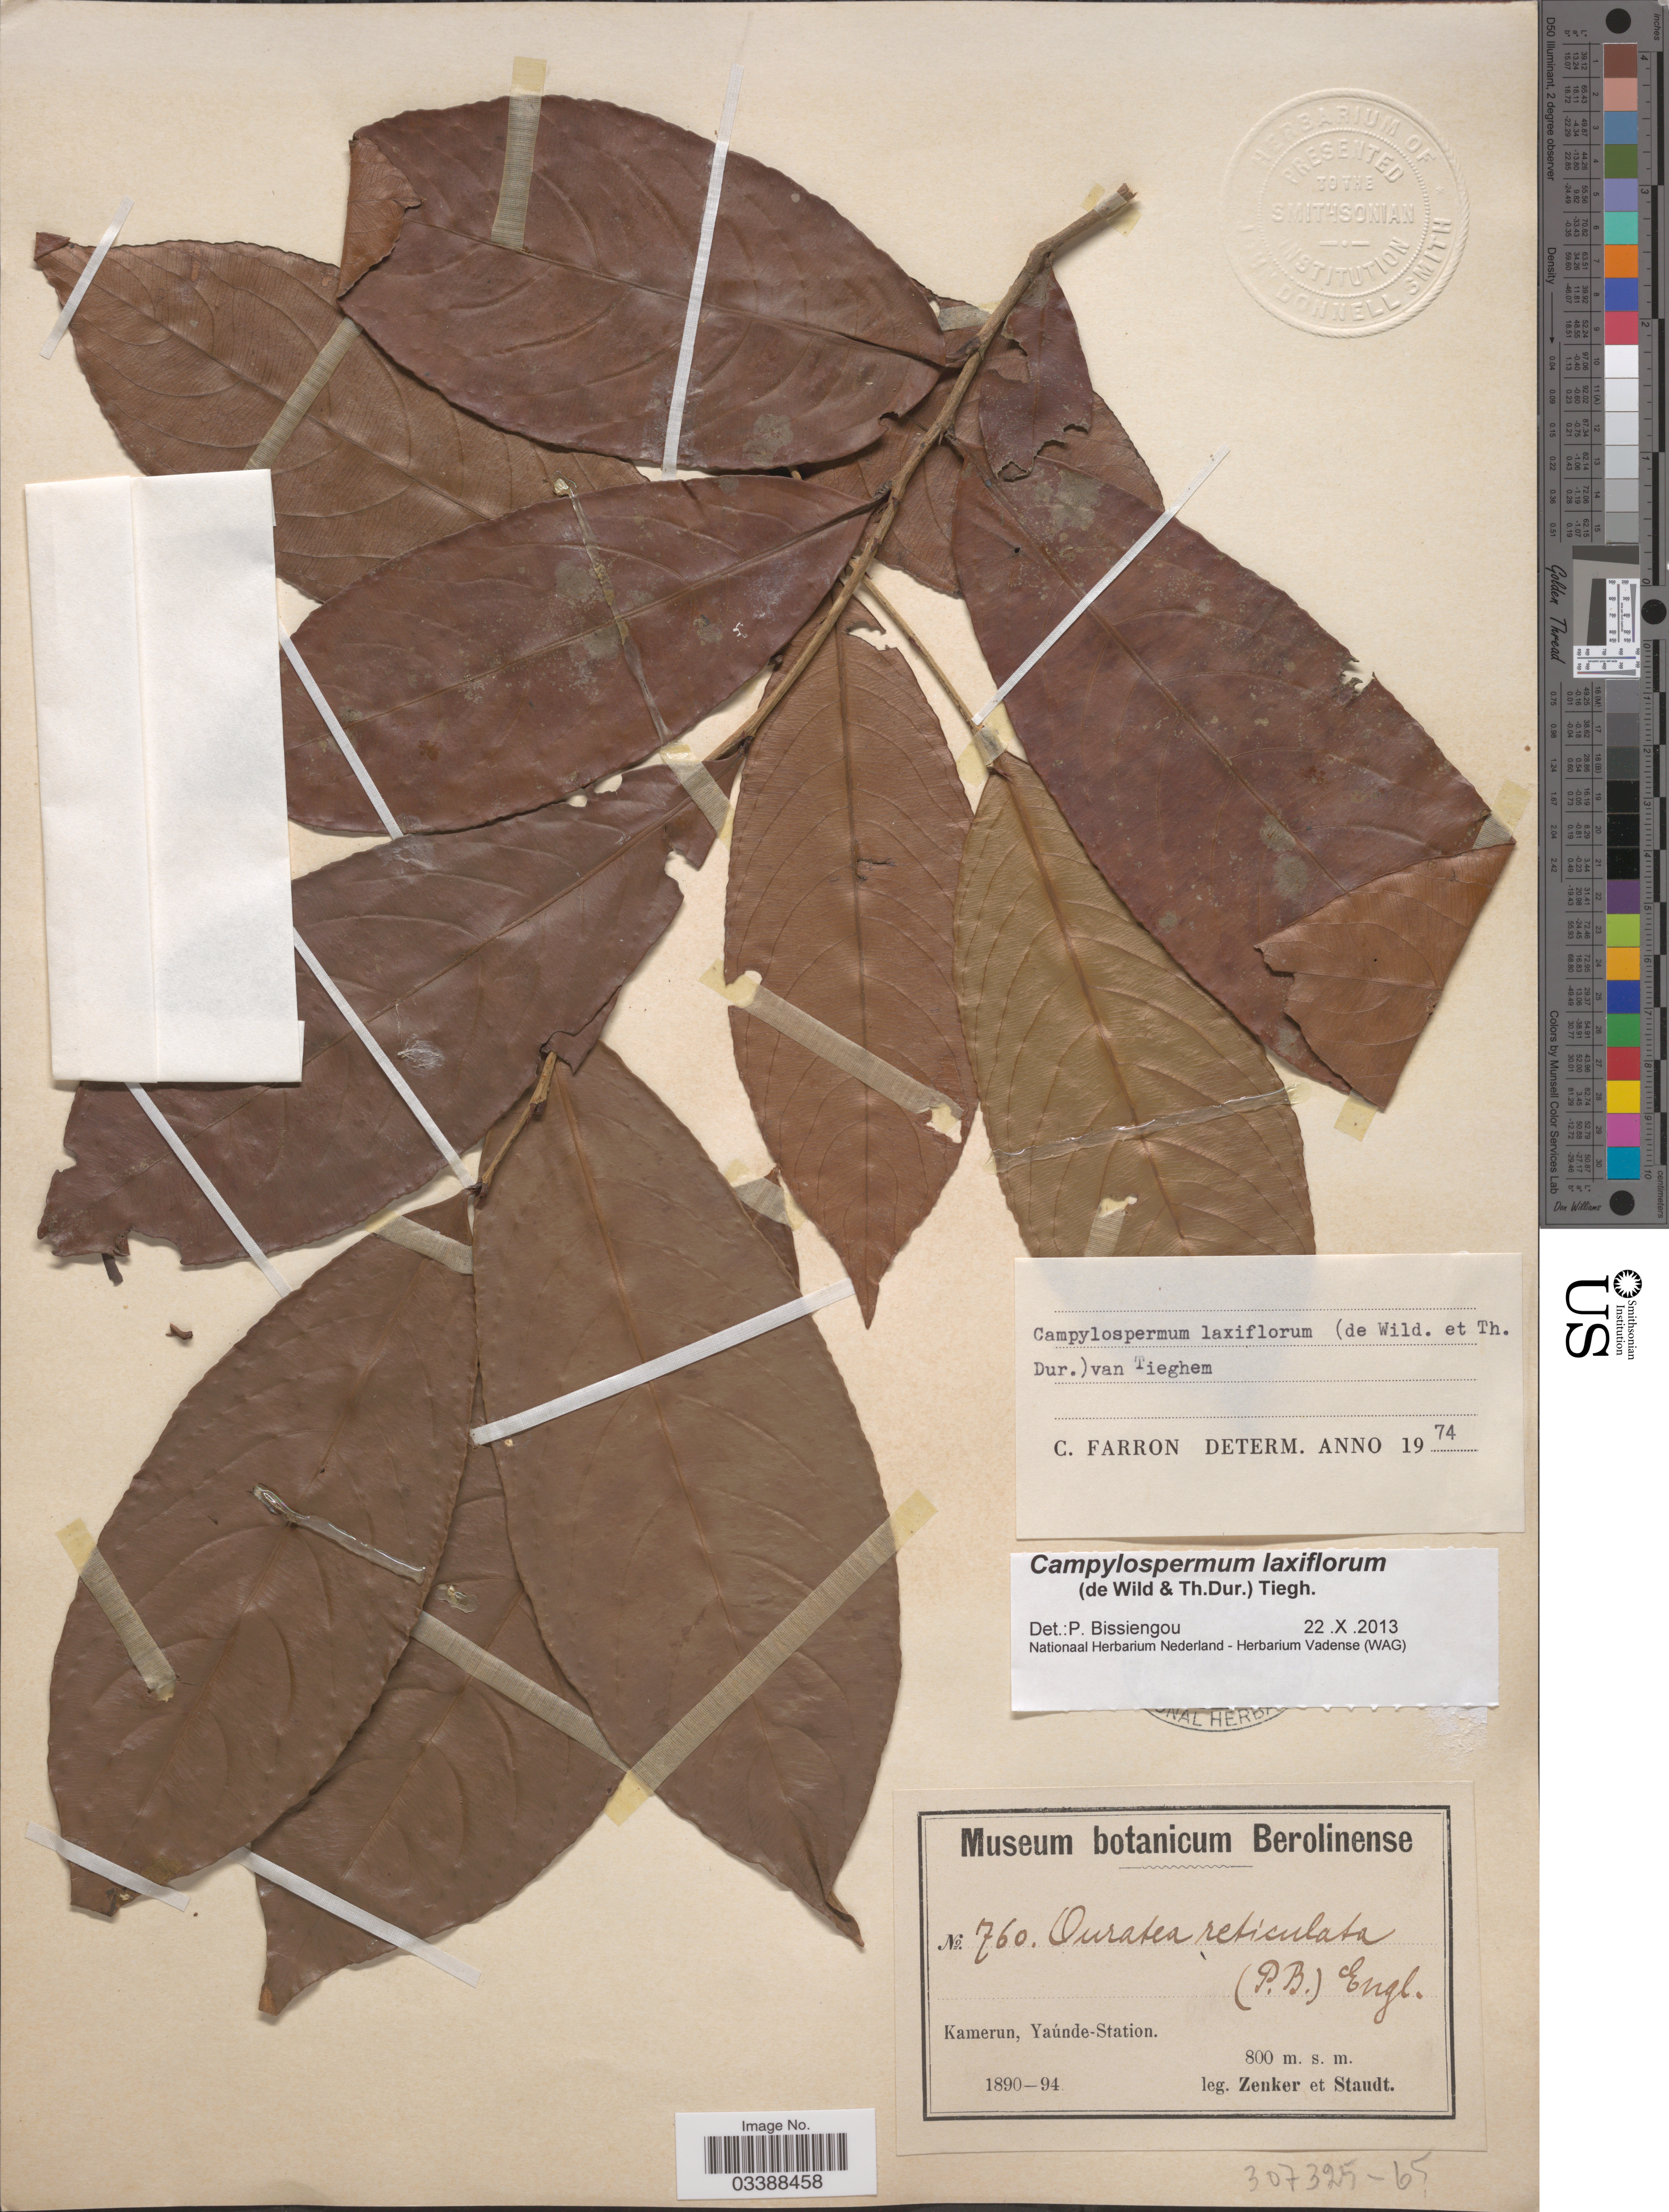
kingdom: Plantae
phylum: Tracheophyta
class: Magnoliopsida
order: Malpighiales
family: Ochnaceae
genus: Campylospermum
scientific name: Campylospermum laxiflorum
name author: (De Wild. & Durand) Tiegh.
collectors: Zenker, -- & -. Staudt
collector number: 760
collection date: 1890/1894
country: Cameroon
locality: Kamerun, Yáunde-Station.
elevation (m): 800